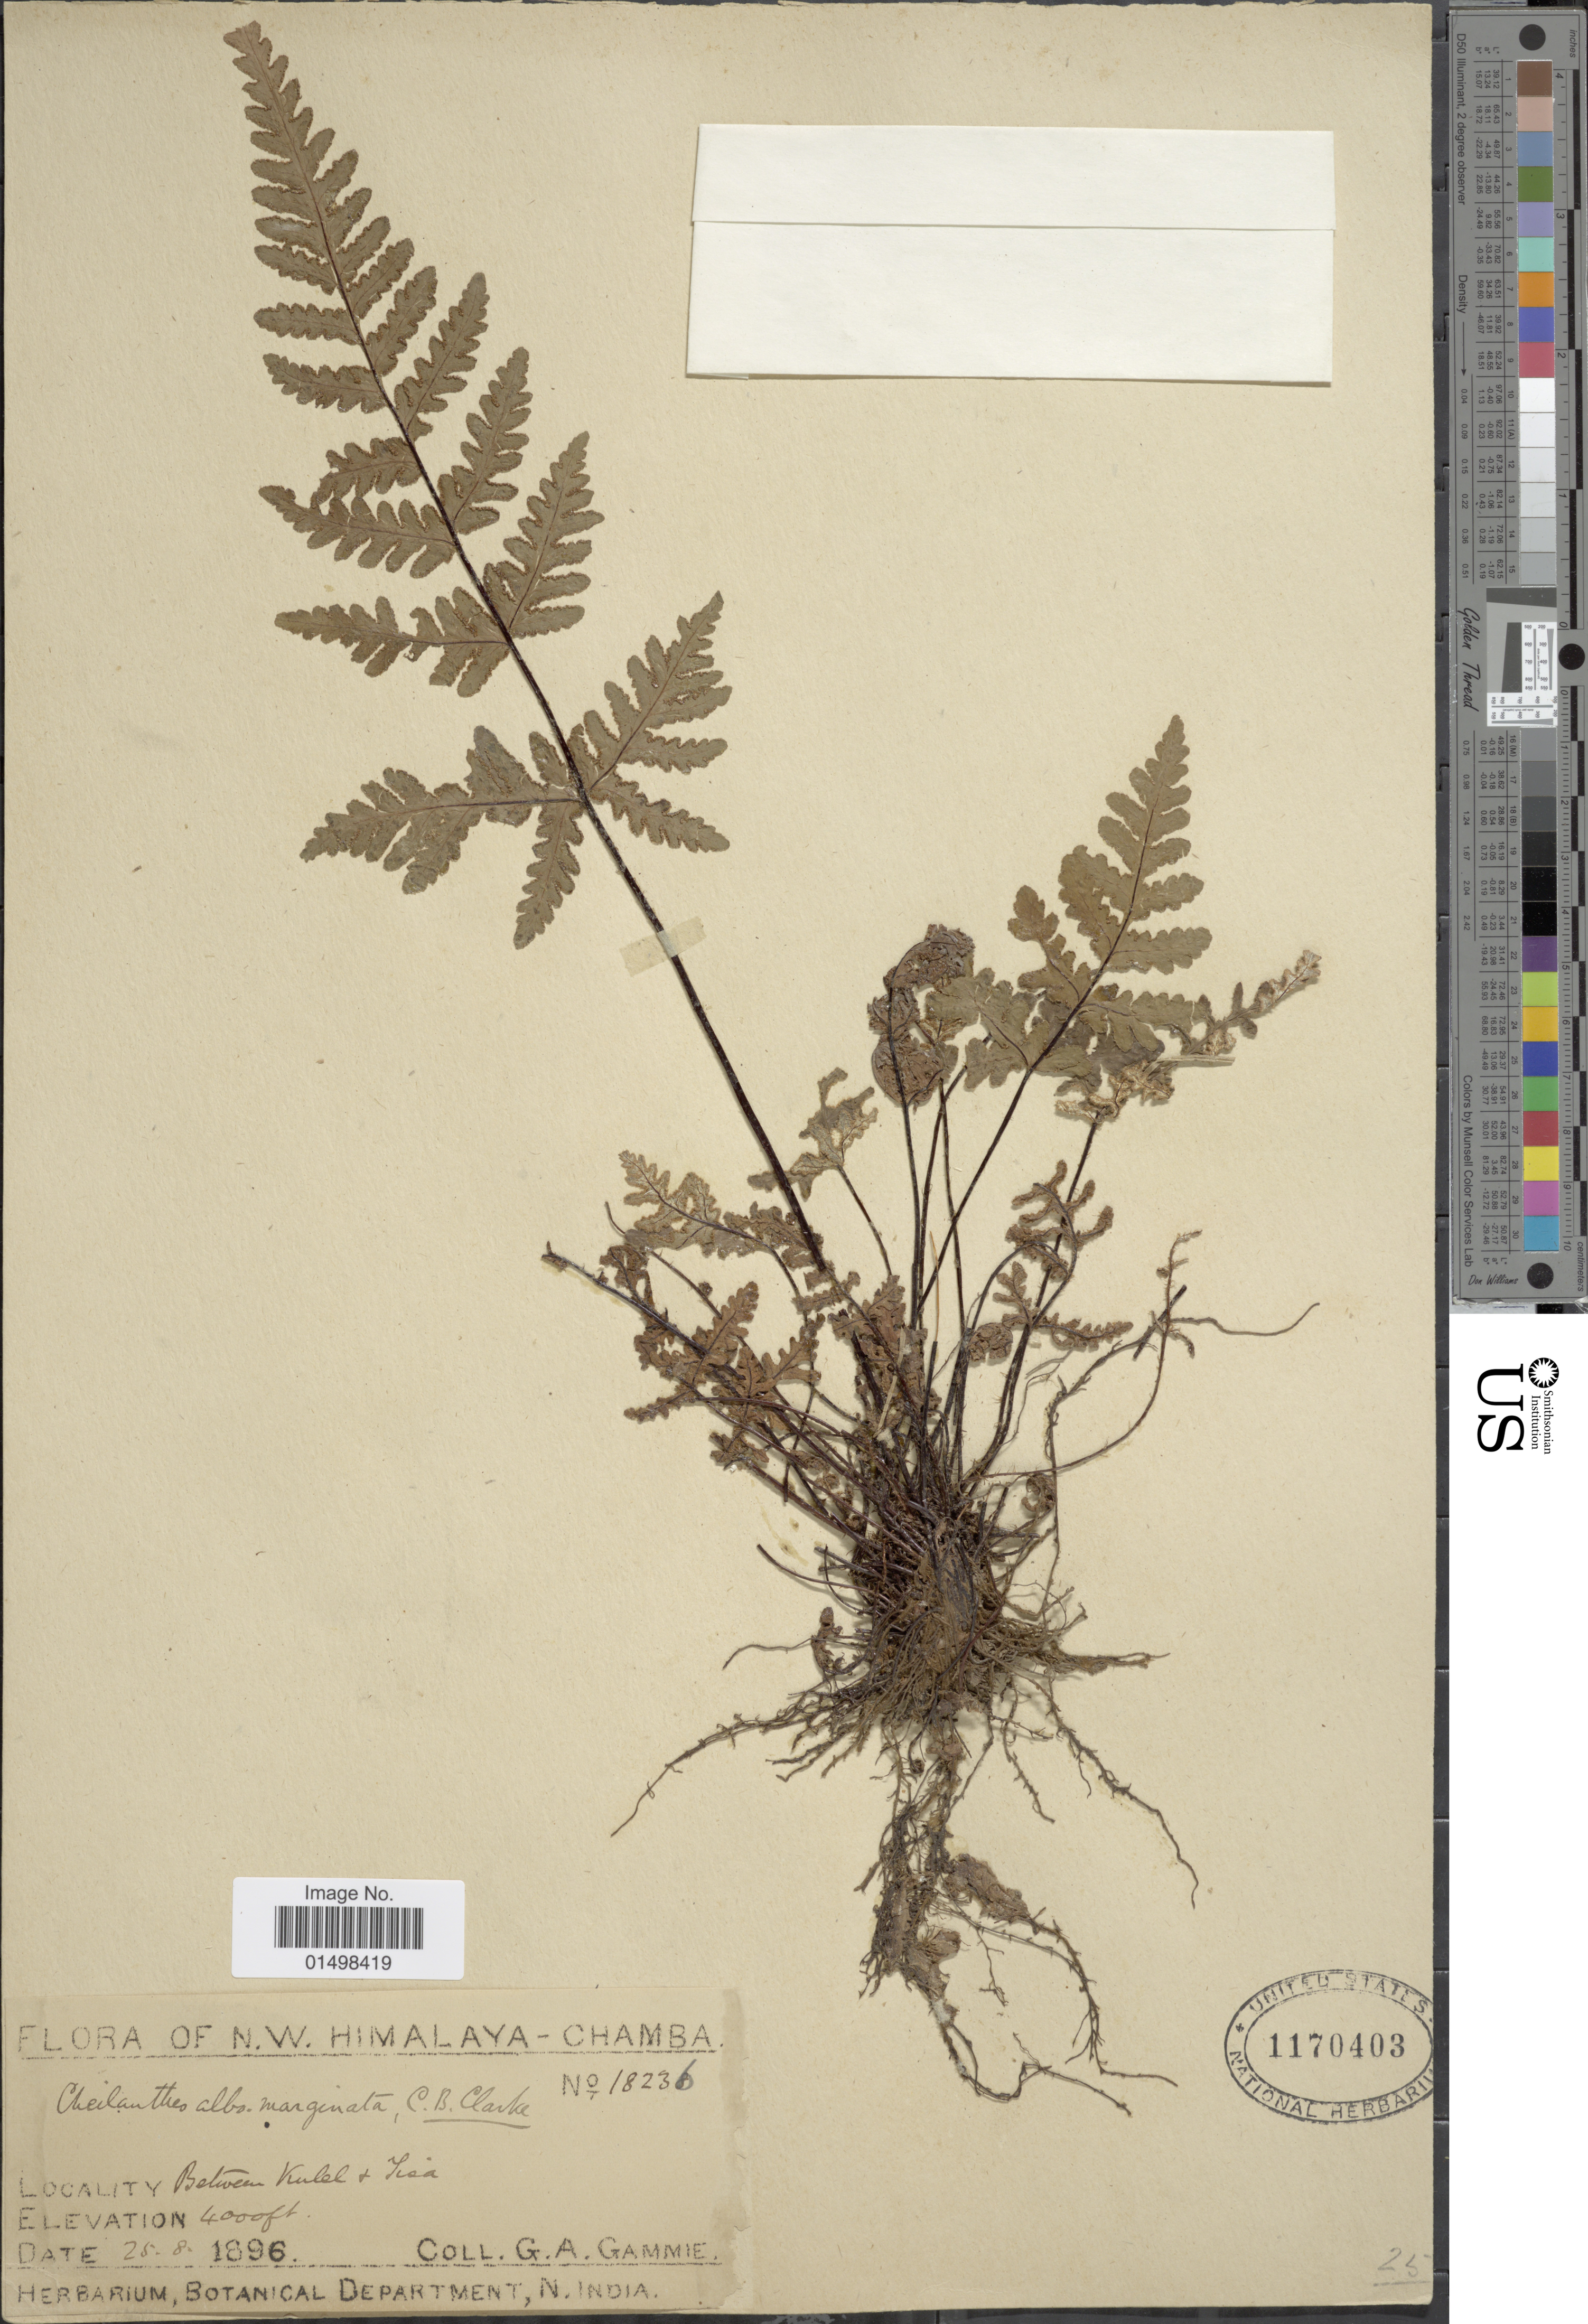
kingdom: Plantae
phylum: Tracheophyta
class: Polypodiopsida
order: Polypodiales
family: Pteridaceae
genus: Aleuritopteris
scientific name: Aleuritopteris albomarginata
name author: (C.B. Clarke) Ching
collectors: G. Gammie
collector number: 18236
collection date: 1896-08-25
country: India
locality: N.W. Himalaya - Chamba. Between Kulel + Tisa.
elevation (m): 1219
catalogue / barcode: US 1170403